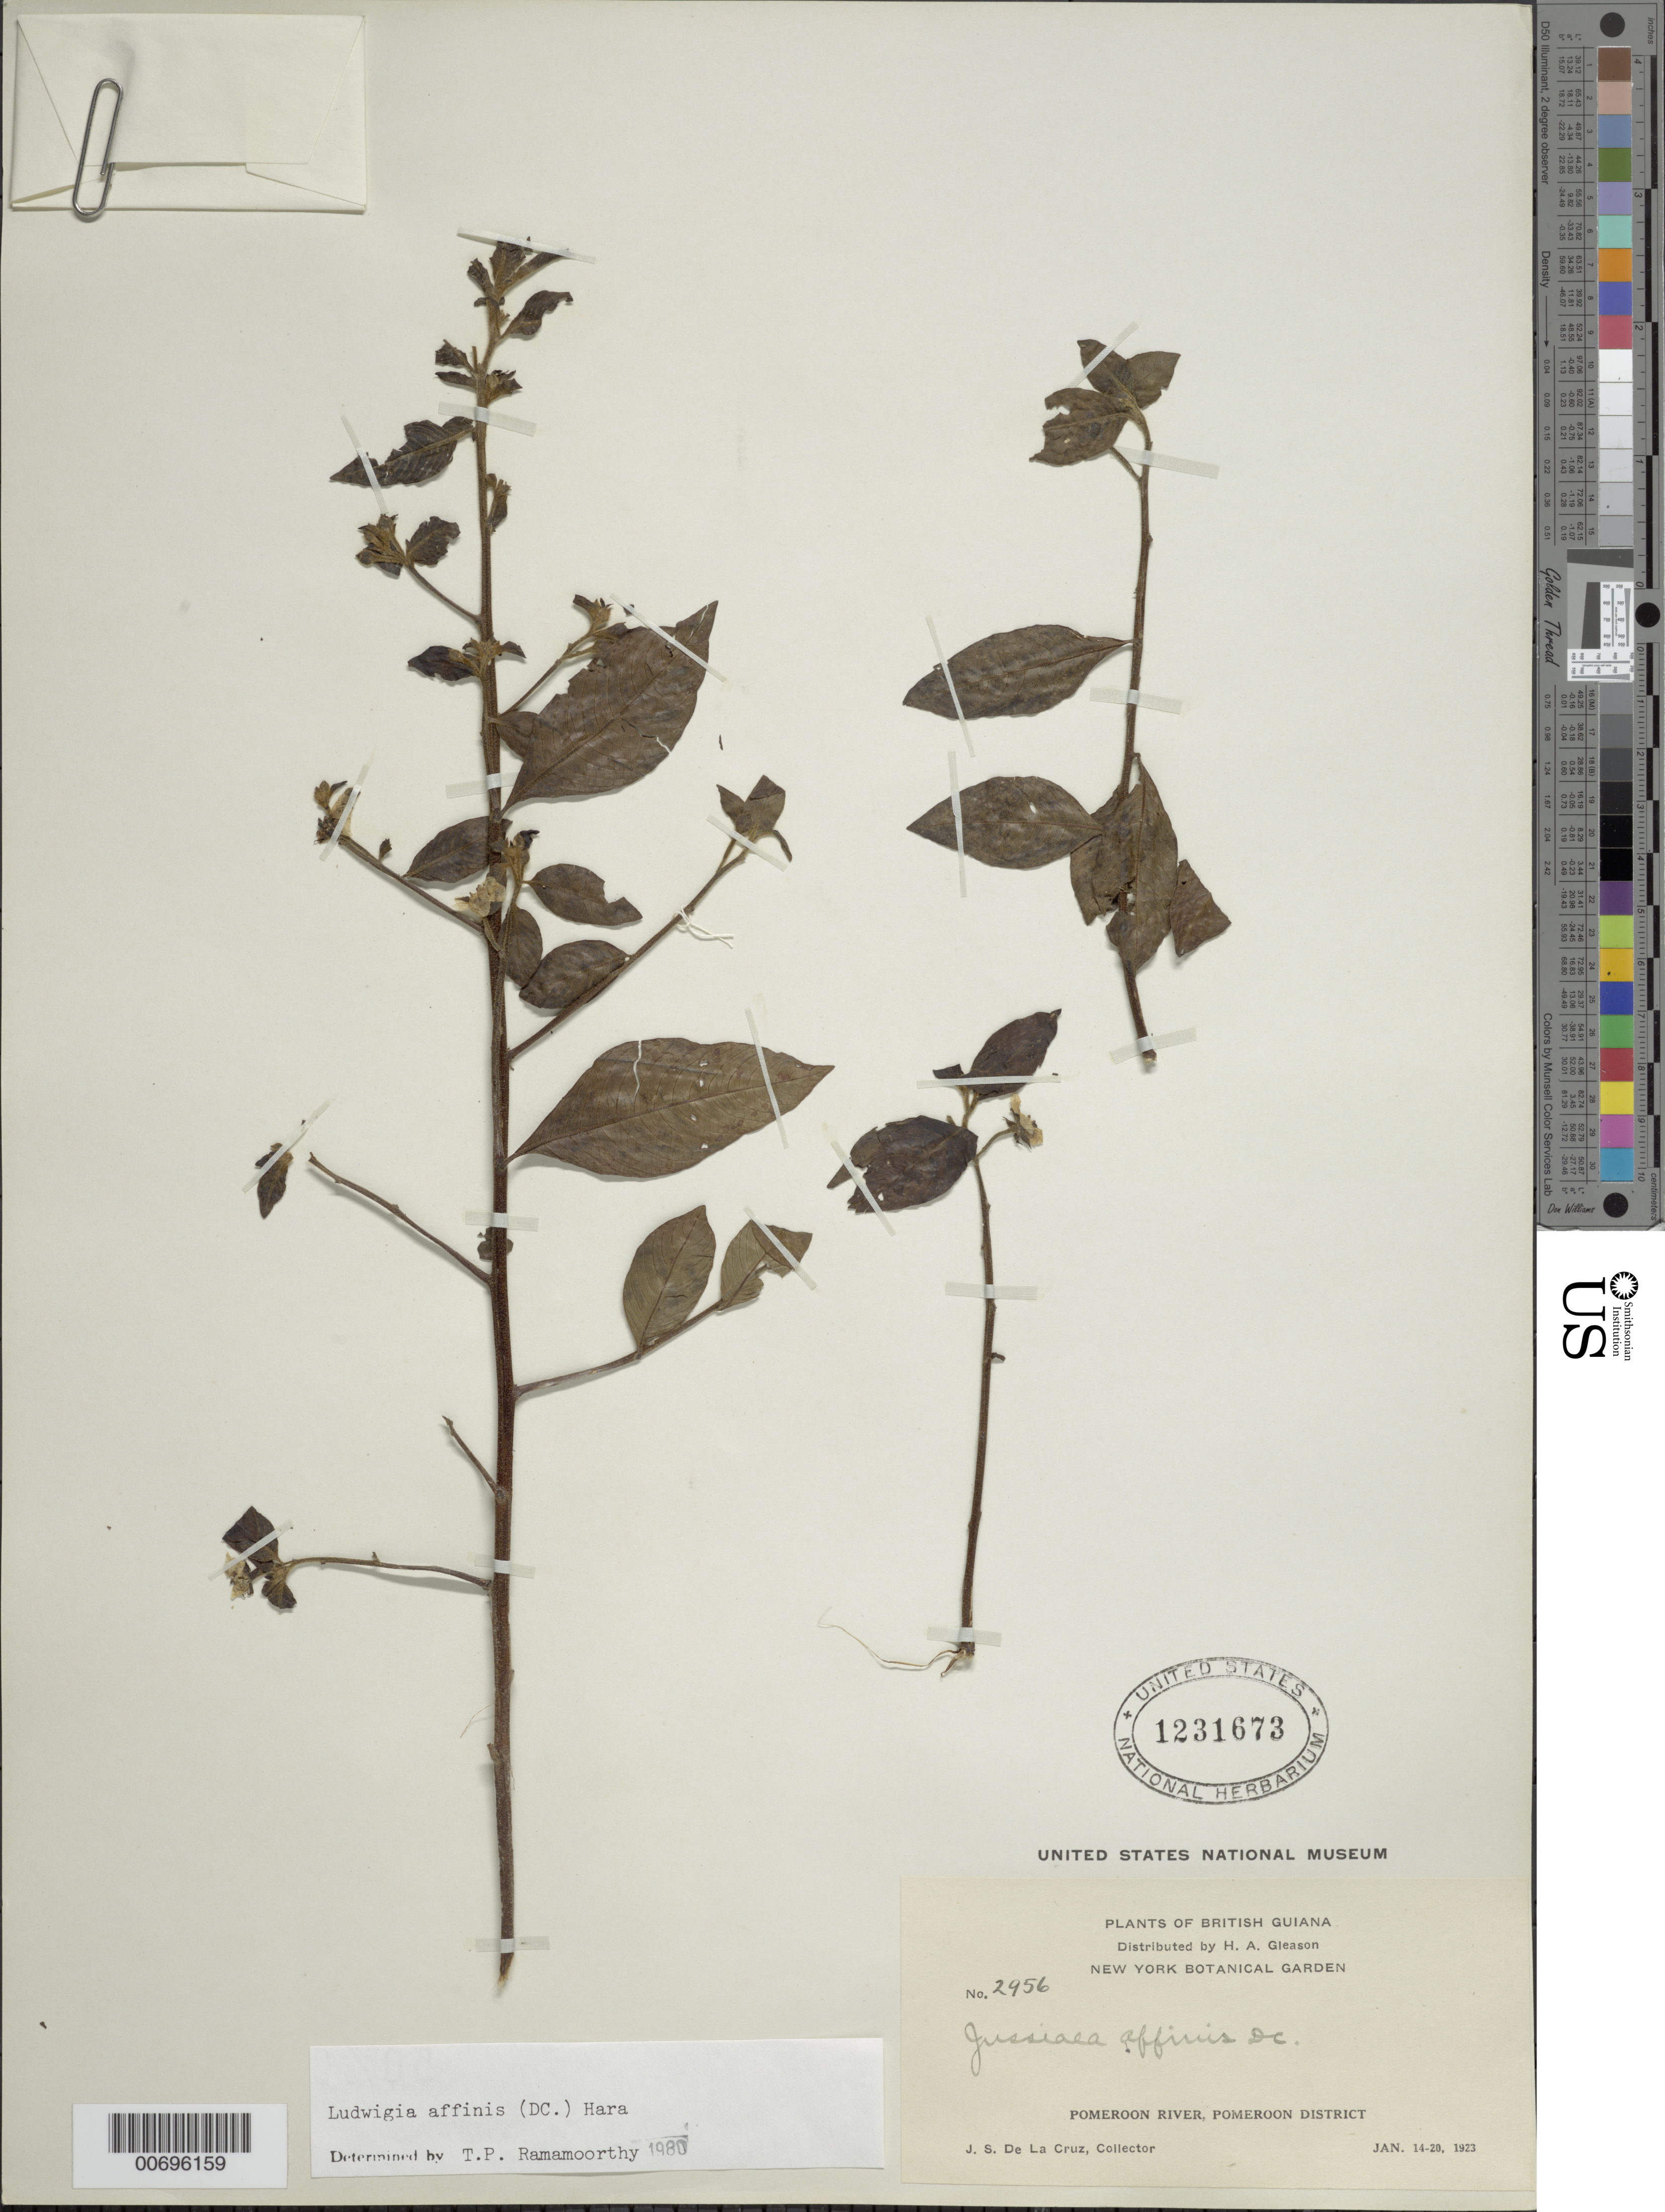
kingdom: Plantae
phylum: Tracheophyta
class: Magnoliopsida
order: Myrtales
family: Onagraceae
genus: Ludwigia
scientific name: Ludwigia affinis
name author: (DC.) H. Hara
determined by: Ramamoorthy, T. P.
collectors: J. S. de la Cruz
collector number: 2956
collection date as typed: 14-Jan-23 to 20-Jan-23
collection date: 1923-01-14/1923-01-20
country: Guyana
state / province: Pomeroon-Supenaam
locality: Pomeroon R.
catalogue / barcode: US 1231673